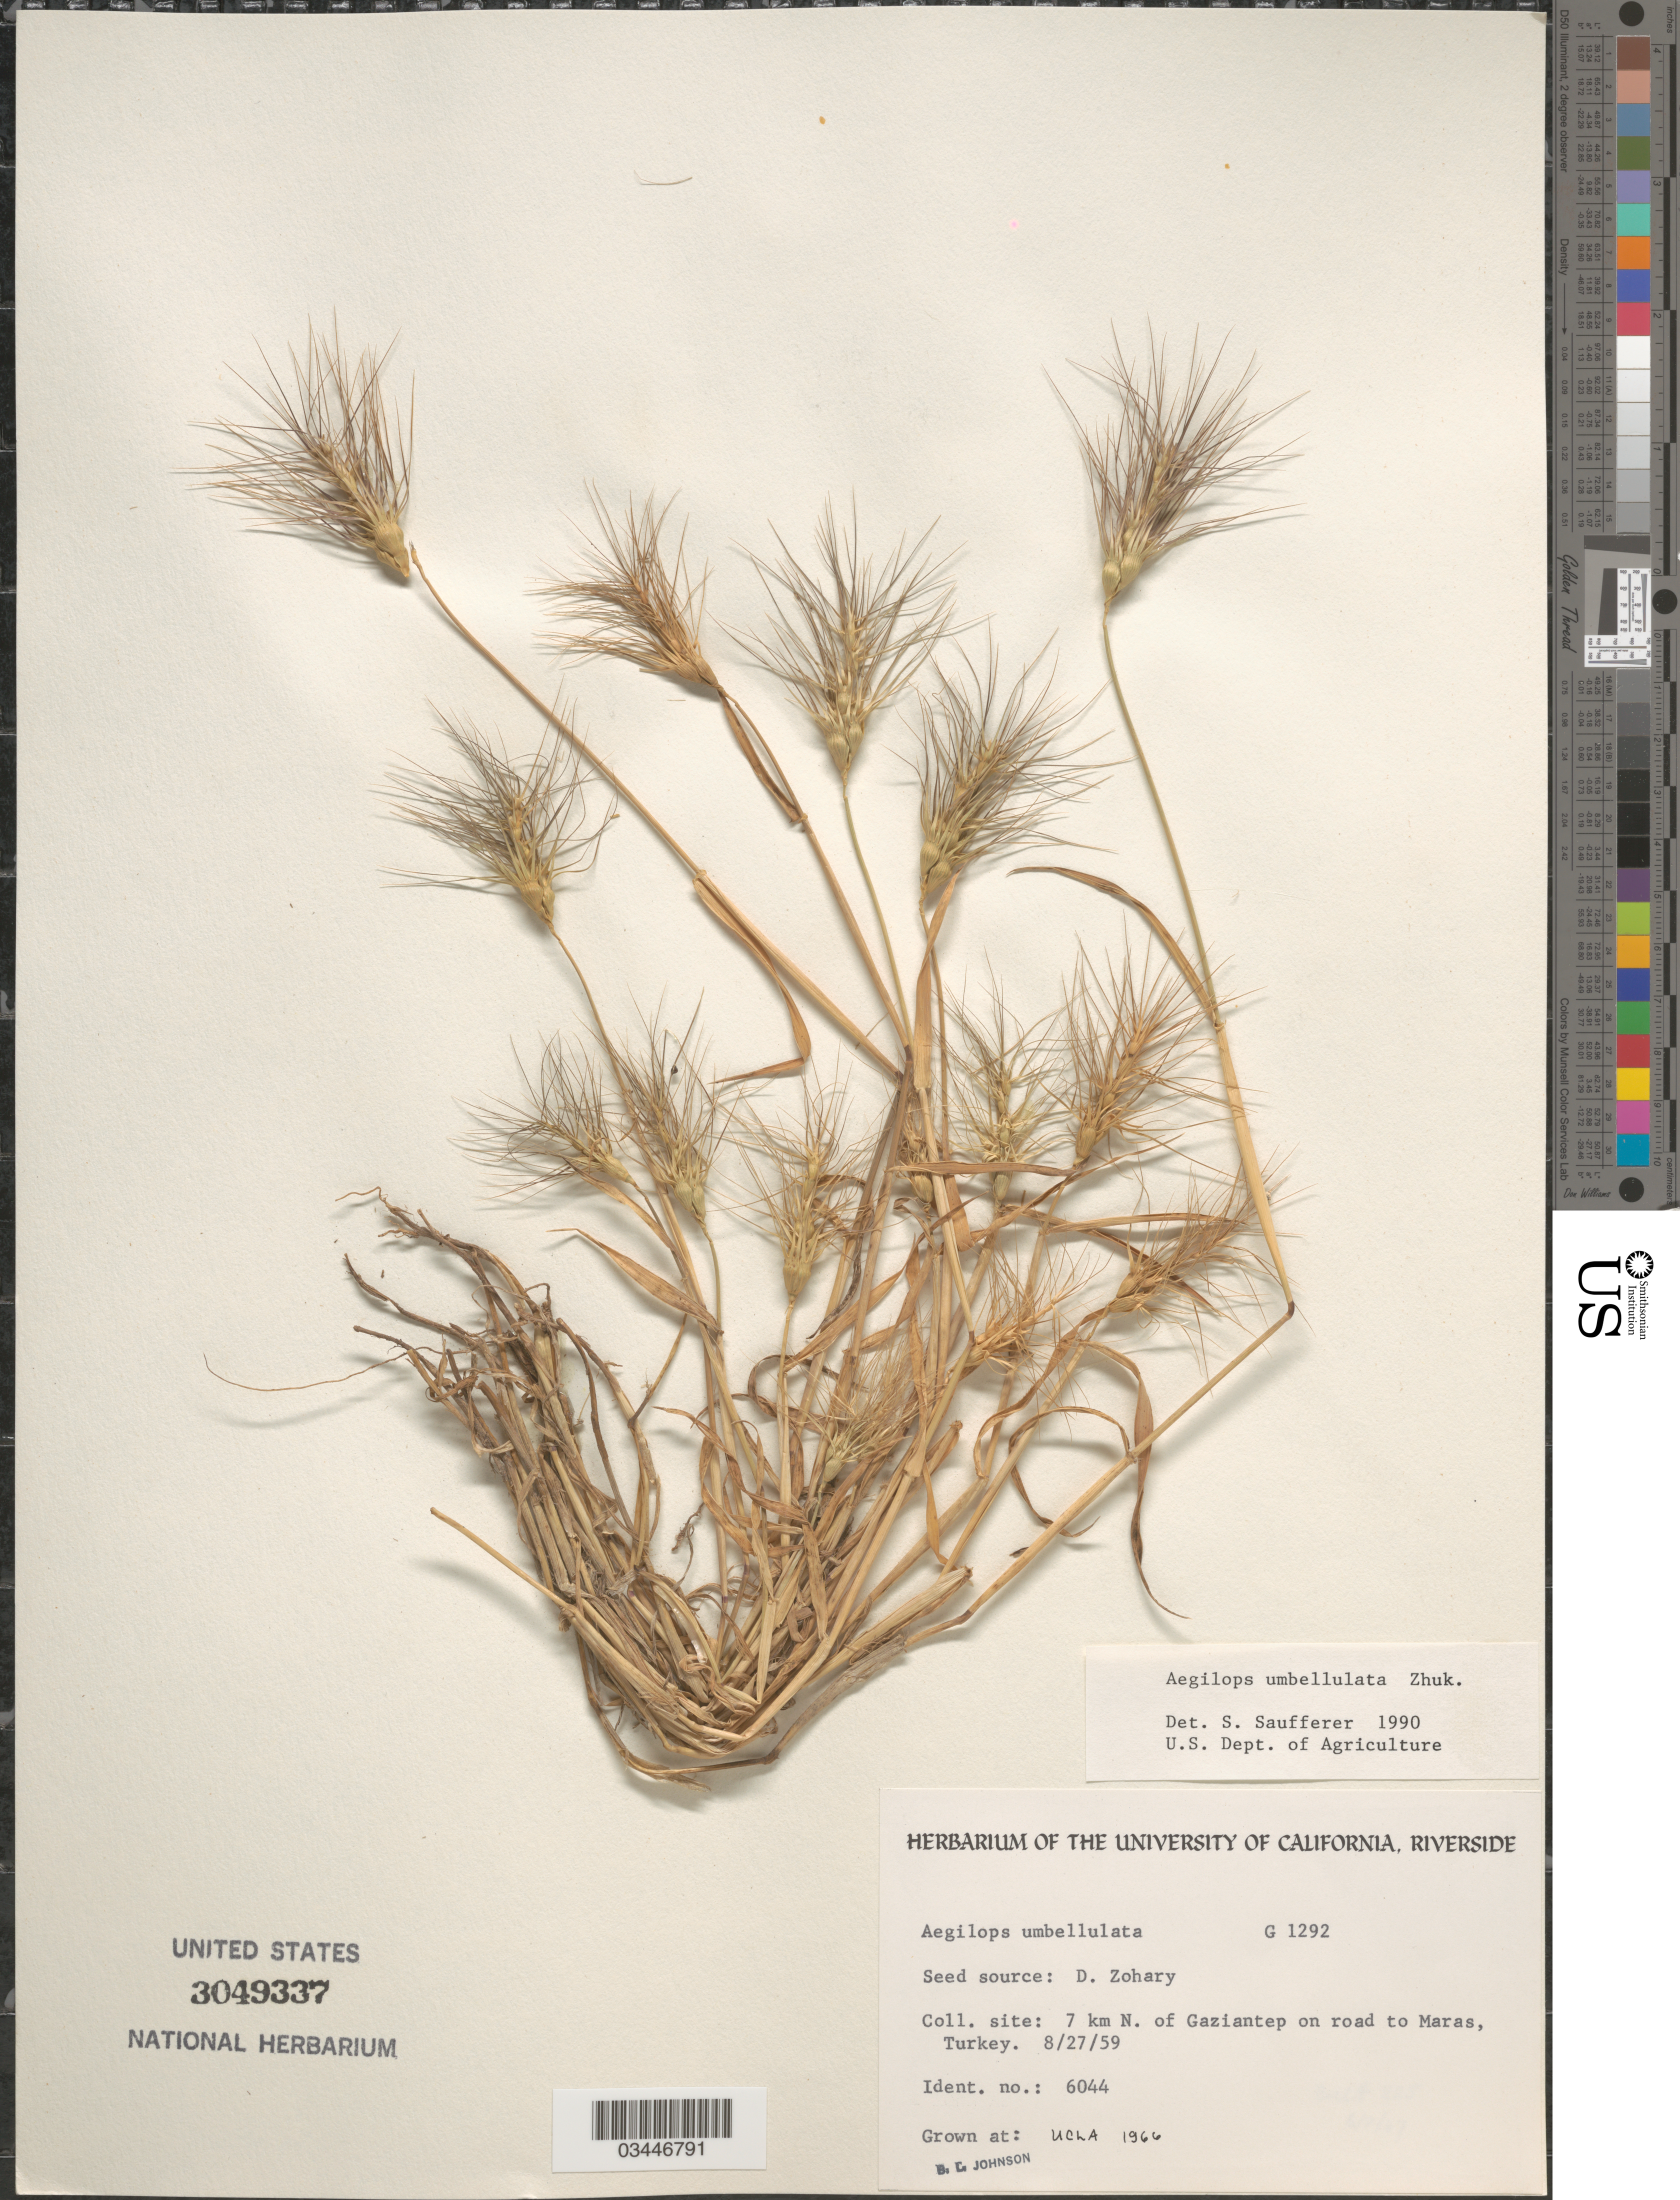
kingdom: Plantae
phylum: Tracheophyta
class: Liliopsida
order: Poales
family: Poaceae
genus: Aegilops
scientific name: Aegilops umbellulata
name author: Zhuk.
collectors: B. Johnson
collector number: G1292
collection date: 1966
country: United States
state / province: California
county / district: Los Angeles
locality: UCLA.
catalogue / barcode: US 3049337